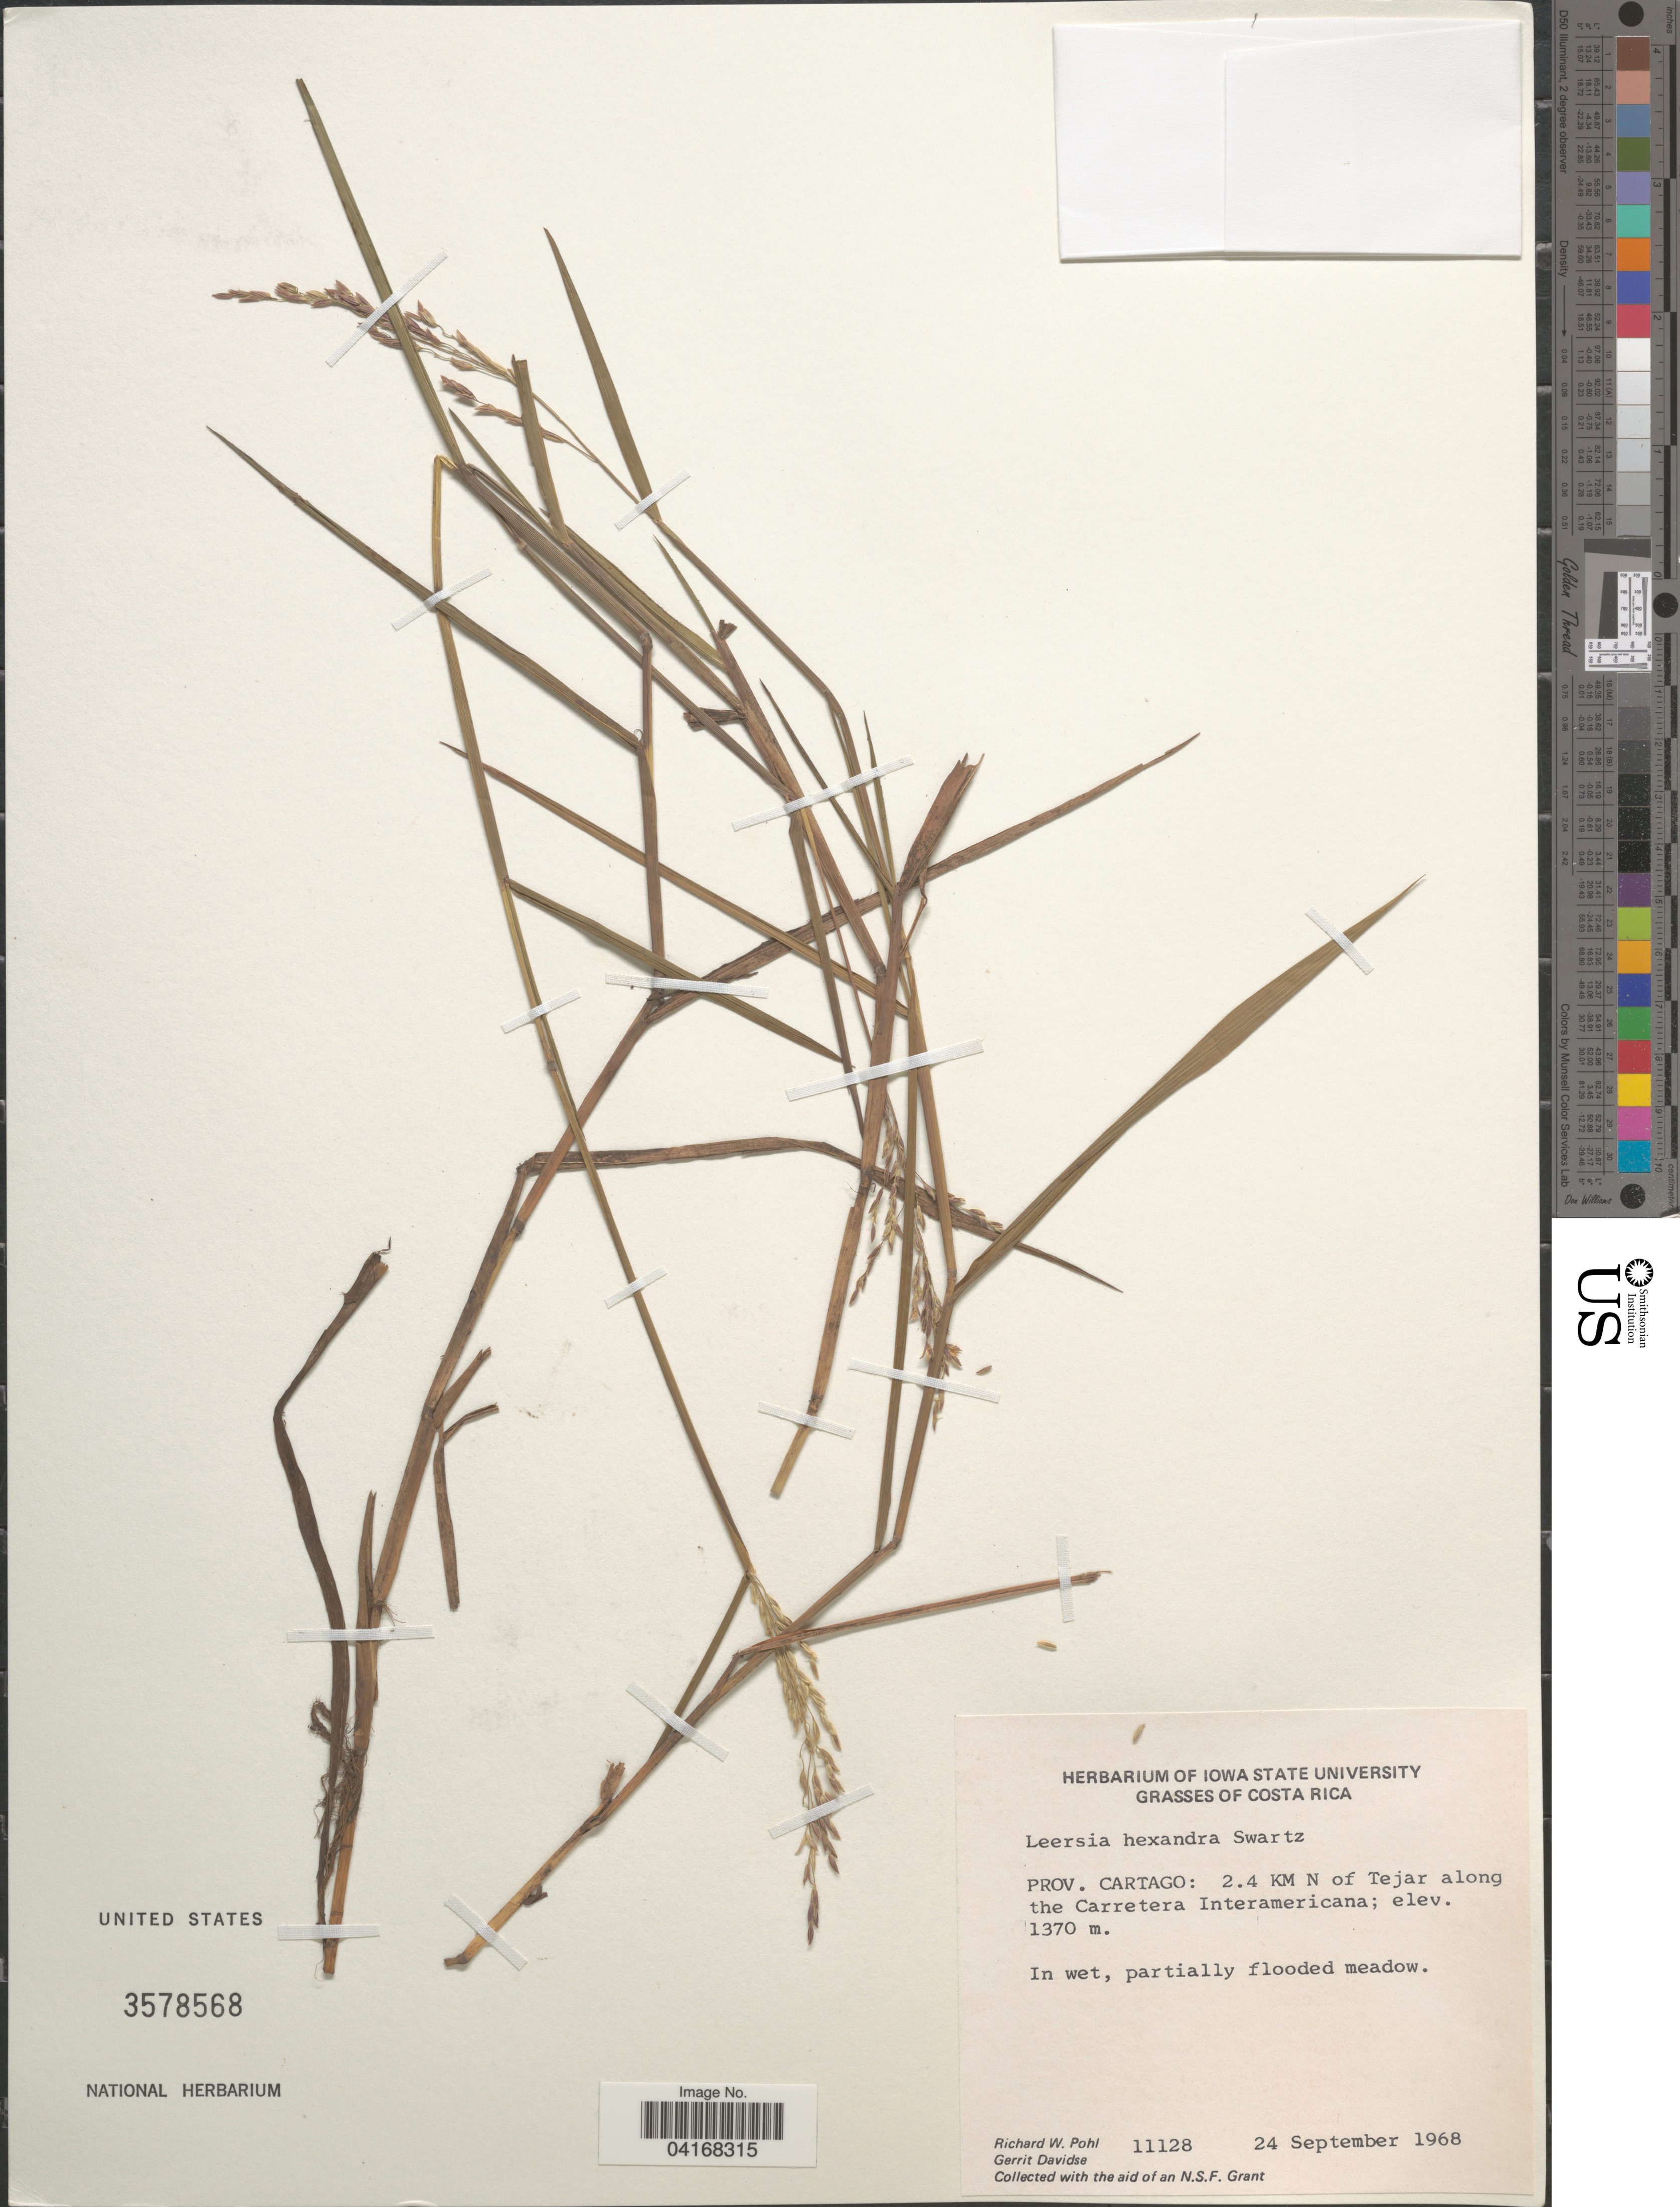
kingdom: Plantae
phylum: Tracheophyta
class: Liliopsida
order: Poales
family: Poaceae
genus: Leersia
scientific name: Leersia hexandra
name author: Sw.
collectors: R. W. Pohl & G. Davidse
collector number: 11128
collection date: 1968-09-24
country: Costa Rica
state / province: Cartago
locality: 2.4 KM N of Tejar along the Carretera Interamericana.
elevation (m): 1370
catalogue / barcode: US 3578568